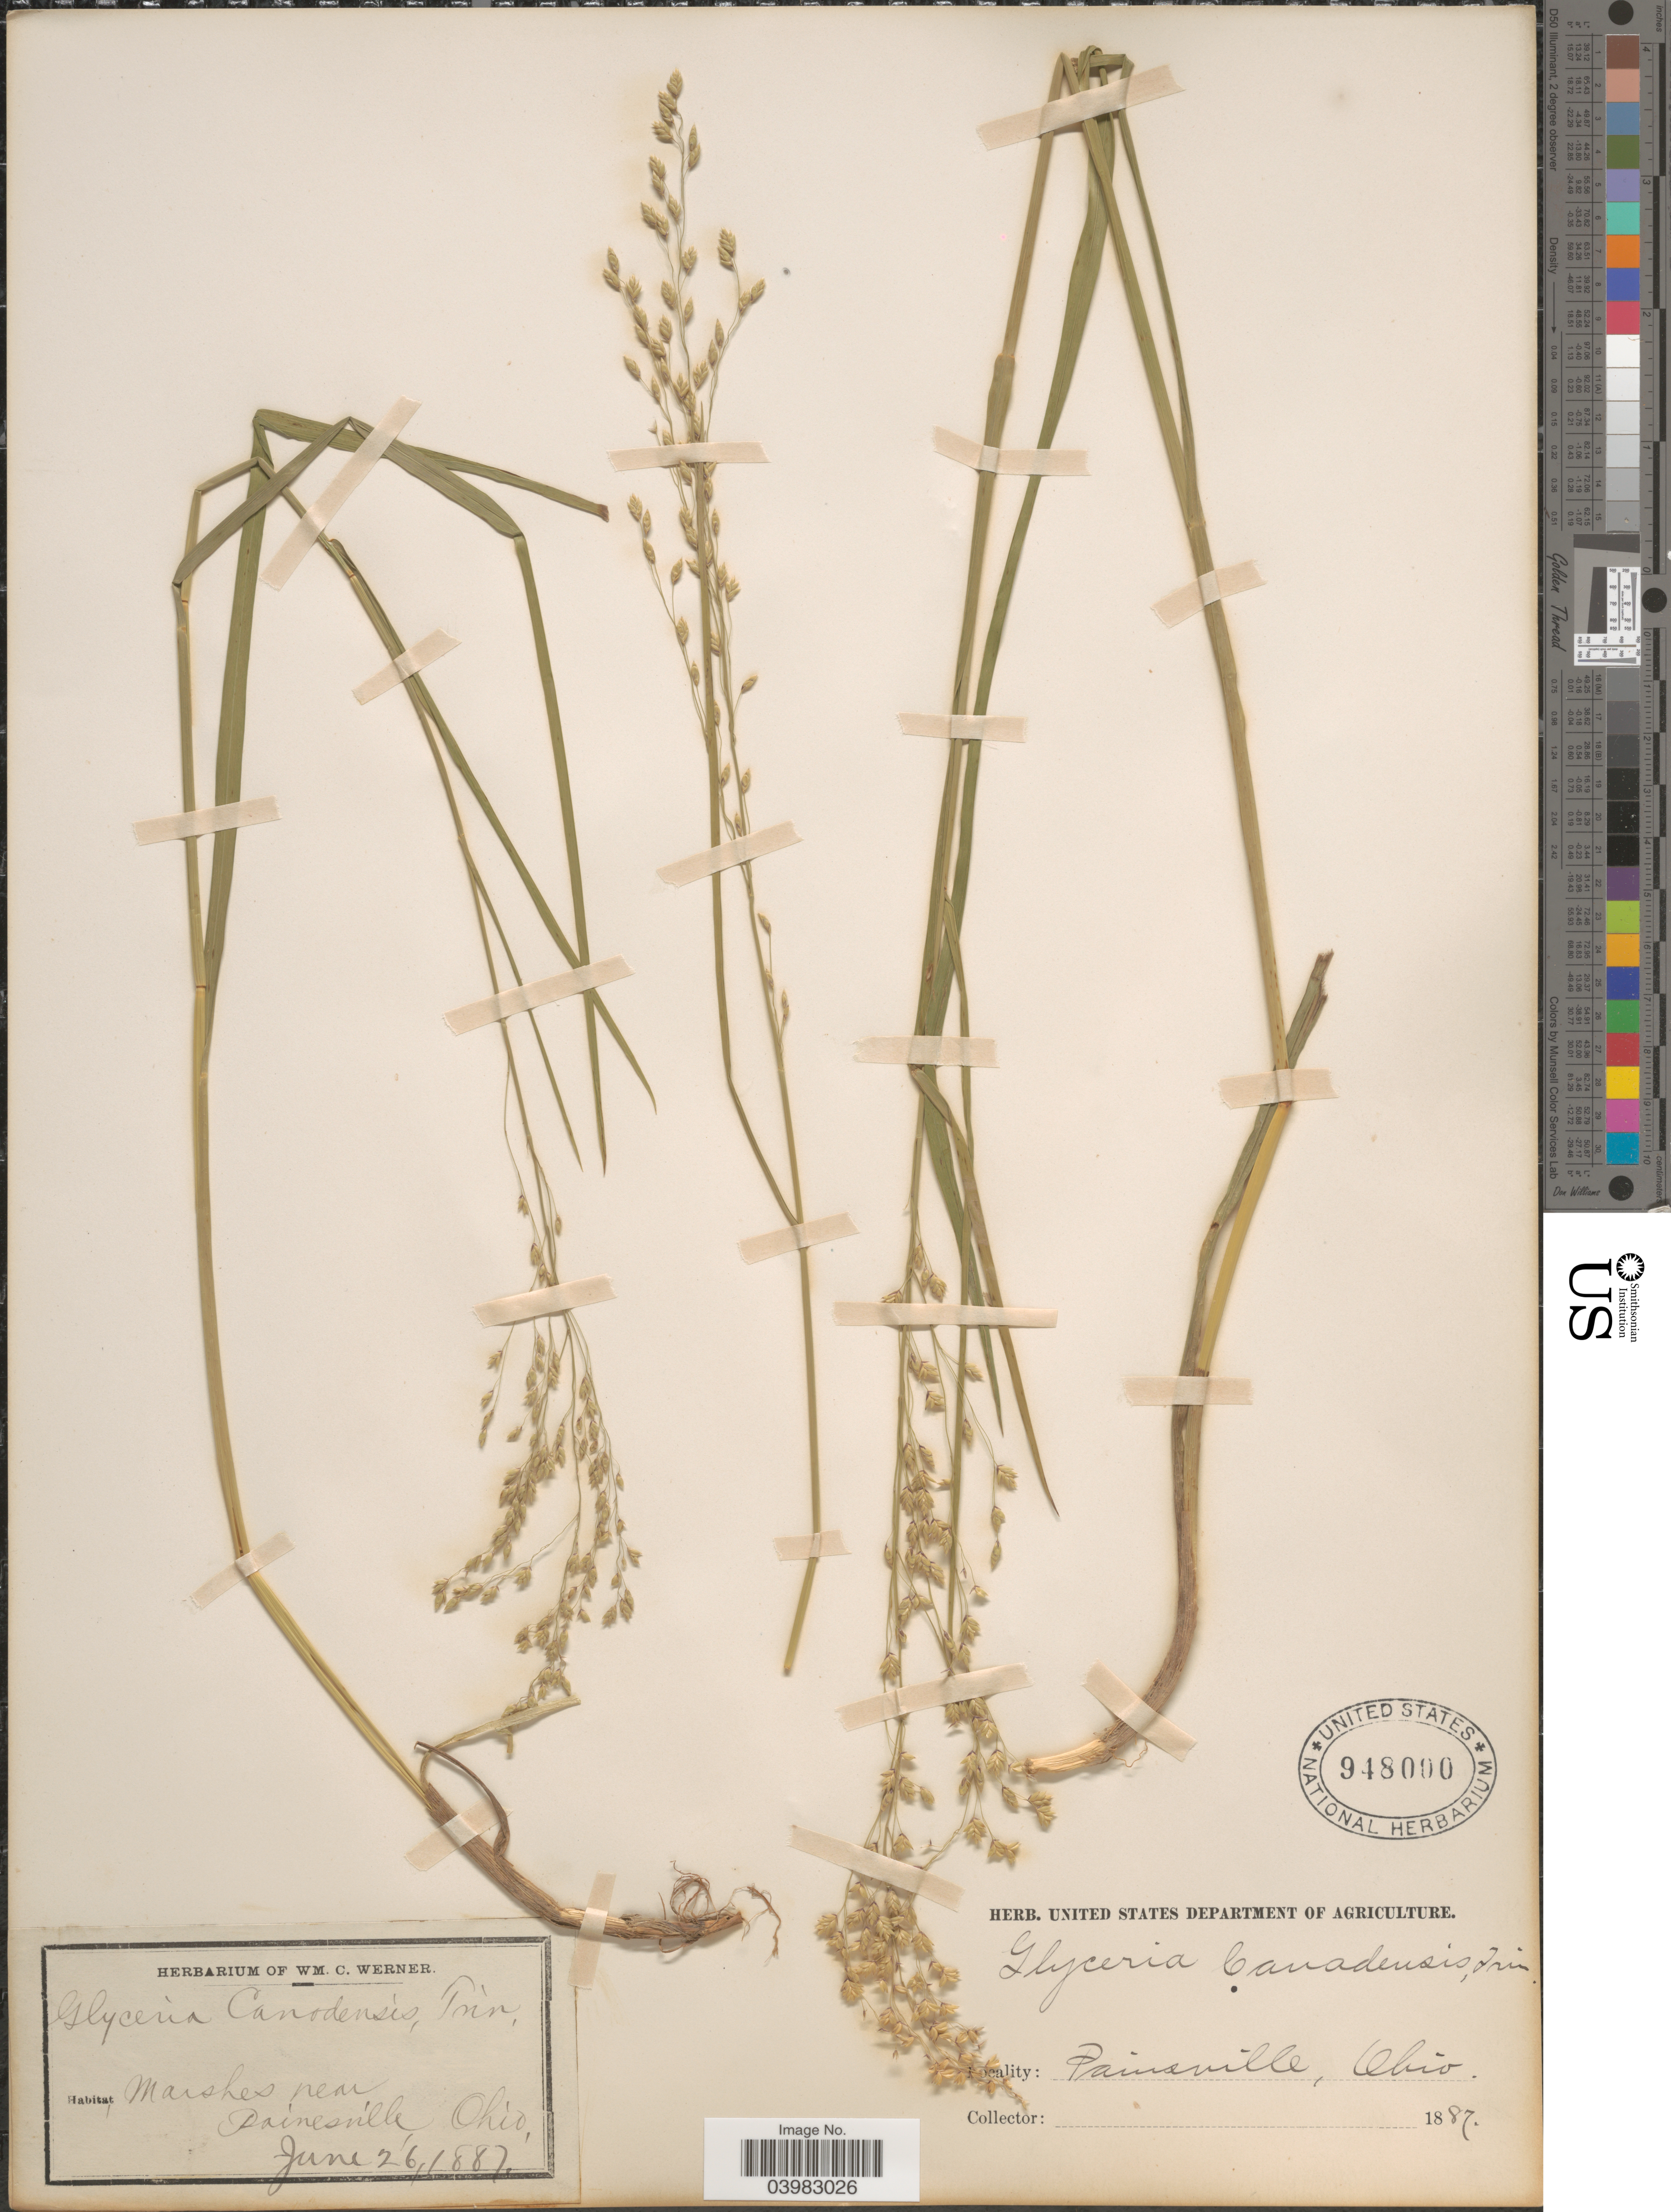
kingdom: Plantae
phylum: Tracheophyta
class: Liliopsida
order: Poales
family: Poaceae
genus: Glyceria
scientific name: Glyceria canadensis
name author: (Michx.) Trin.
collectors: ex herb. Wm. C. Werner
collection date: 1887-06-26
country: United States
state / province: Ohio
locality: Marshes near Painesville.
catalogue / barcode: US 948000